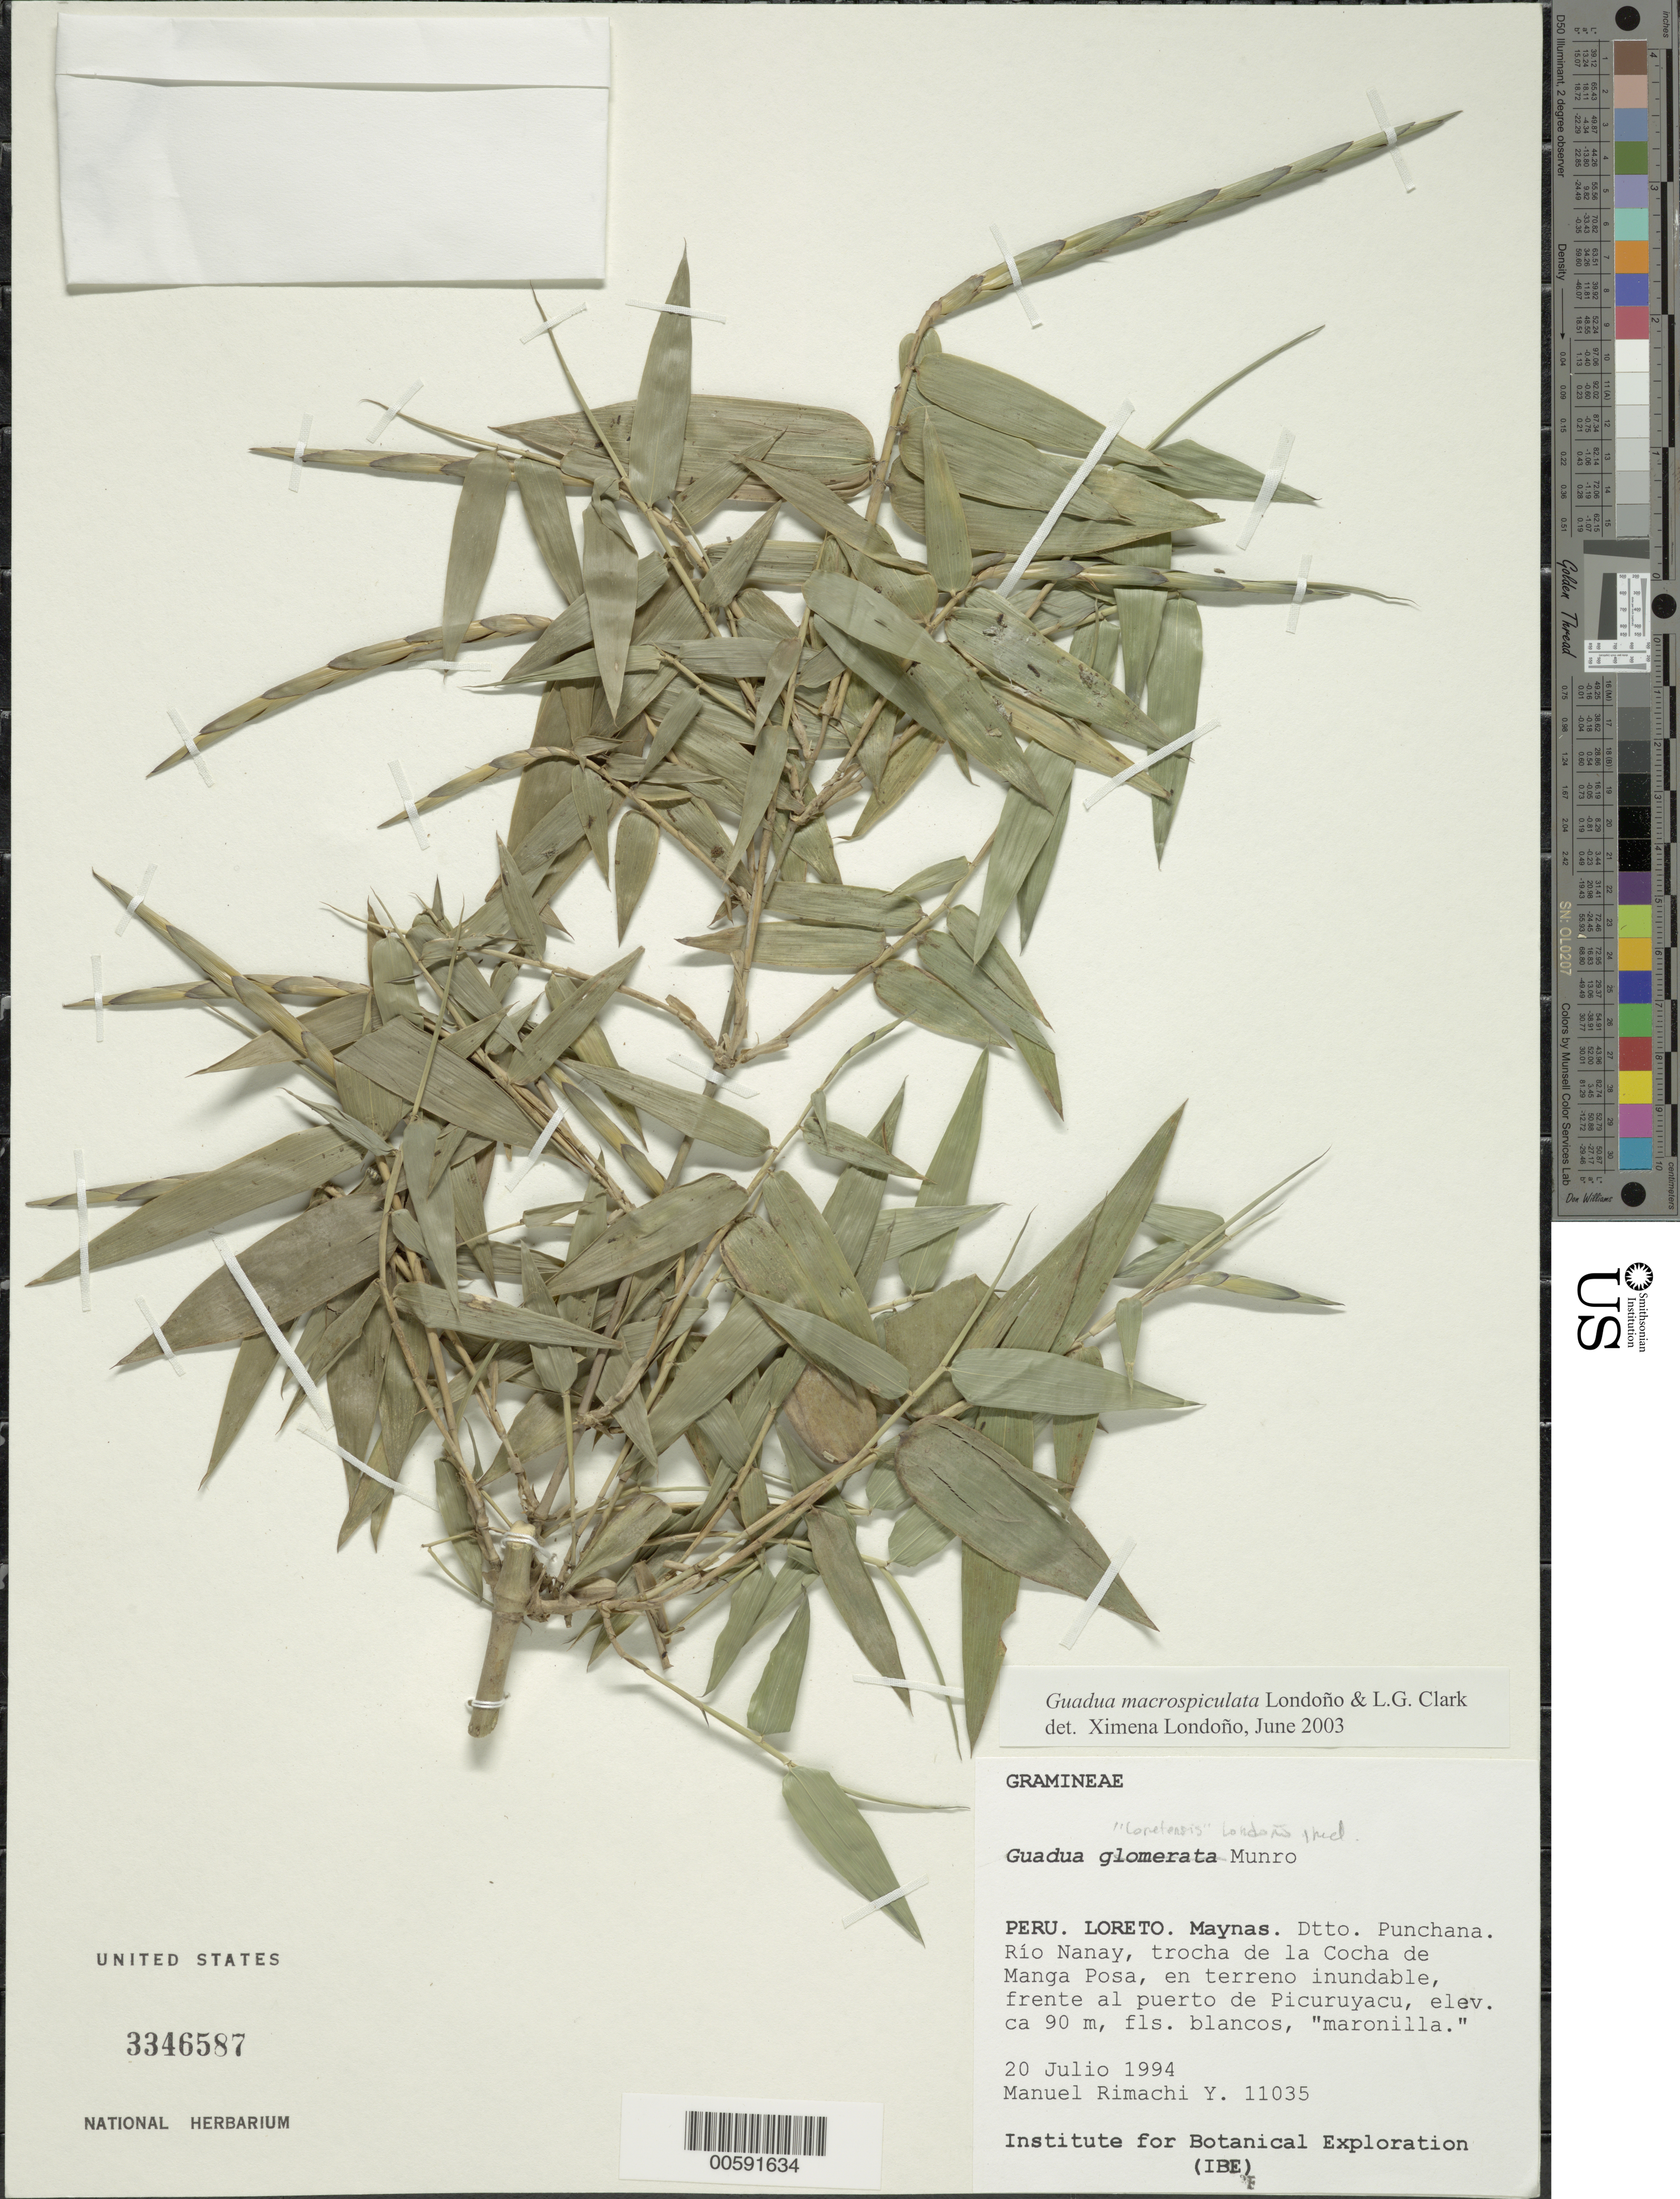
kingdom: Plantae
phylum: Tracheophyta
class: Liliopsida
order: Poales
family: Poaceae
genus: Guadua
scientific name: Guadua macrospiculata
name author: Londoño & L.G. Clark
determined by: Londoño, X., (TULV), Jardin Botanico "Juan Maria Cespedes"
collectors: M. Rimachi Y.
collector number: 11035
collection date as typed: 20 Jul 1994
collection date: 1994-07-20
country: Peru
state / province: Loreto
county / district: Maynas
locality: Punchana, Rio Nanay.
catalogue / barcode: US 3346587